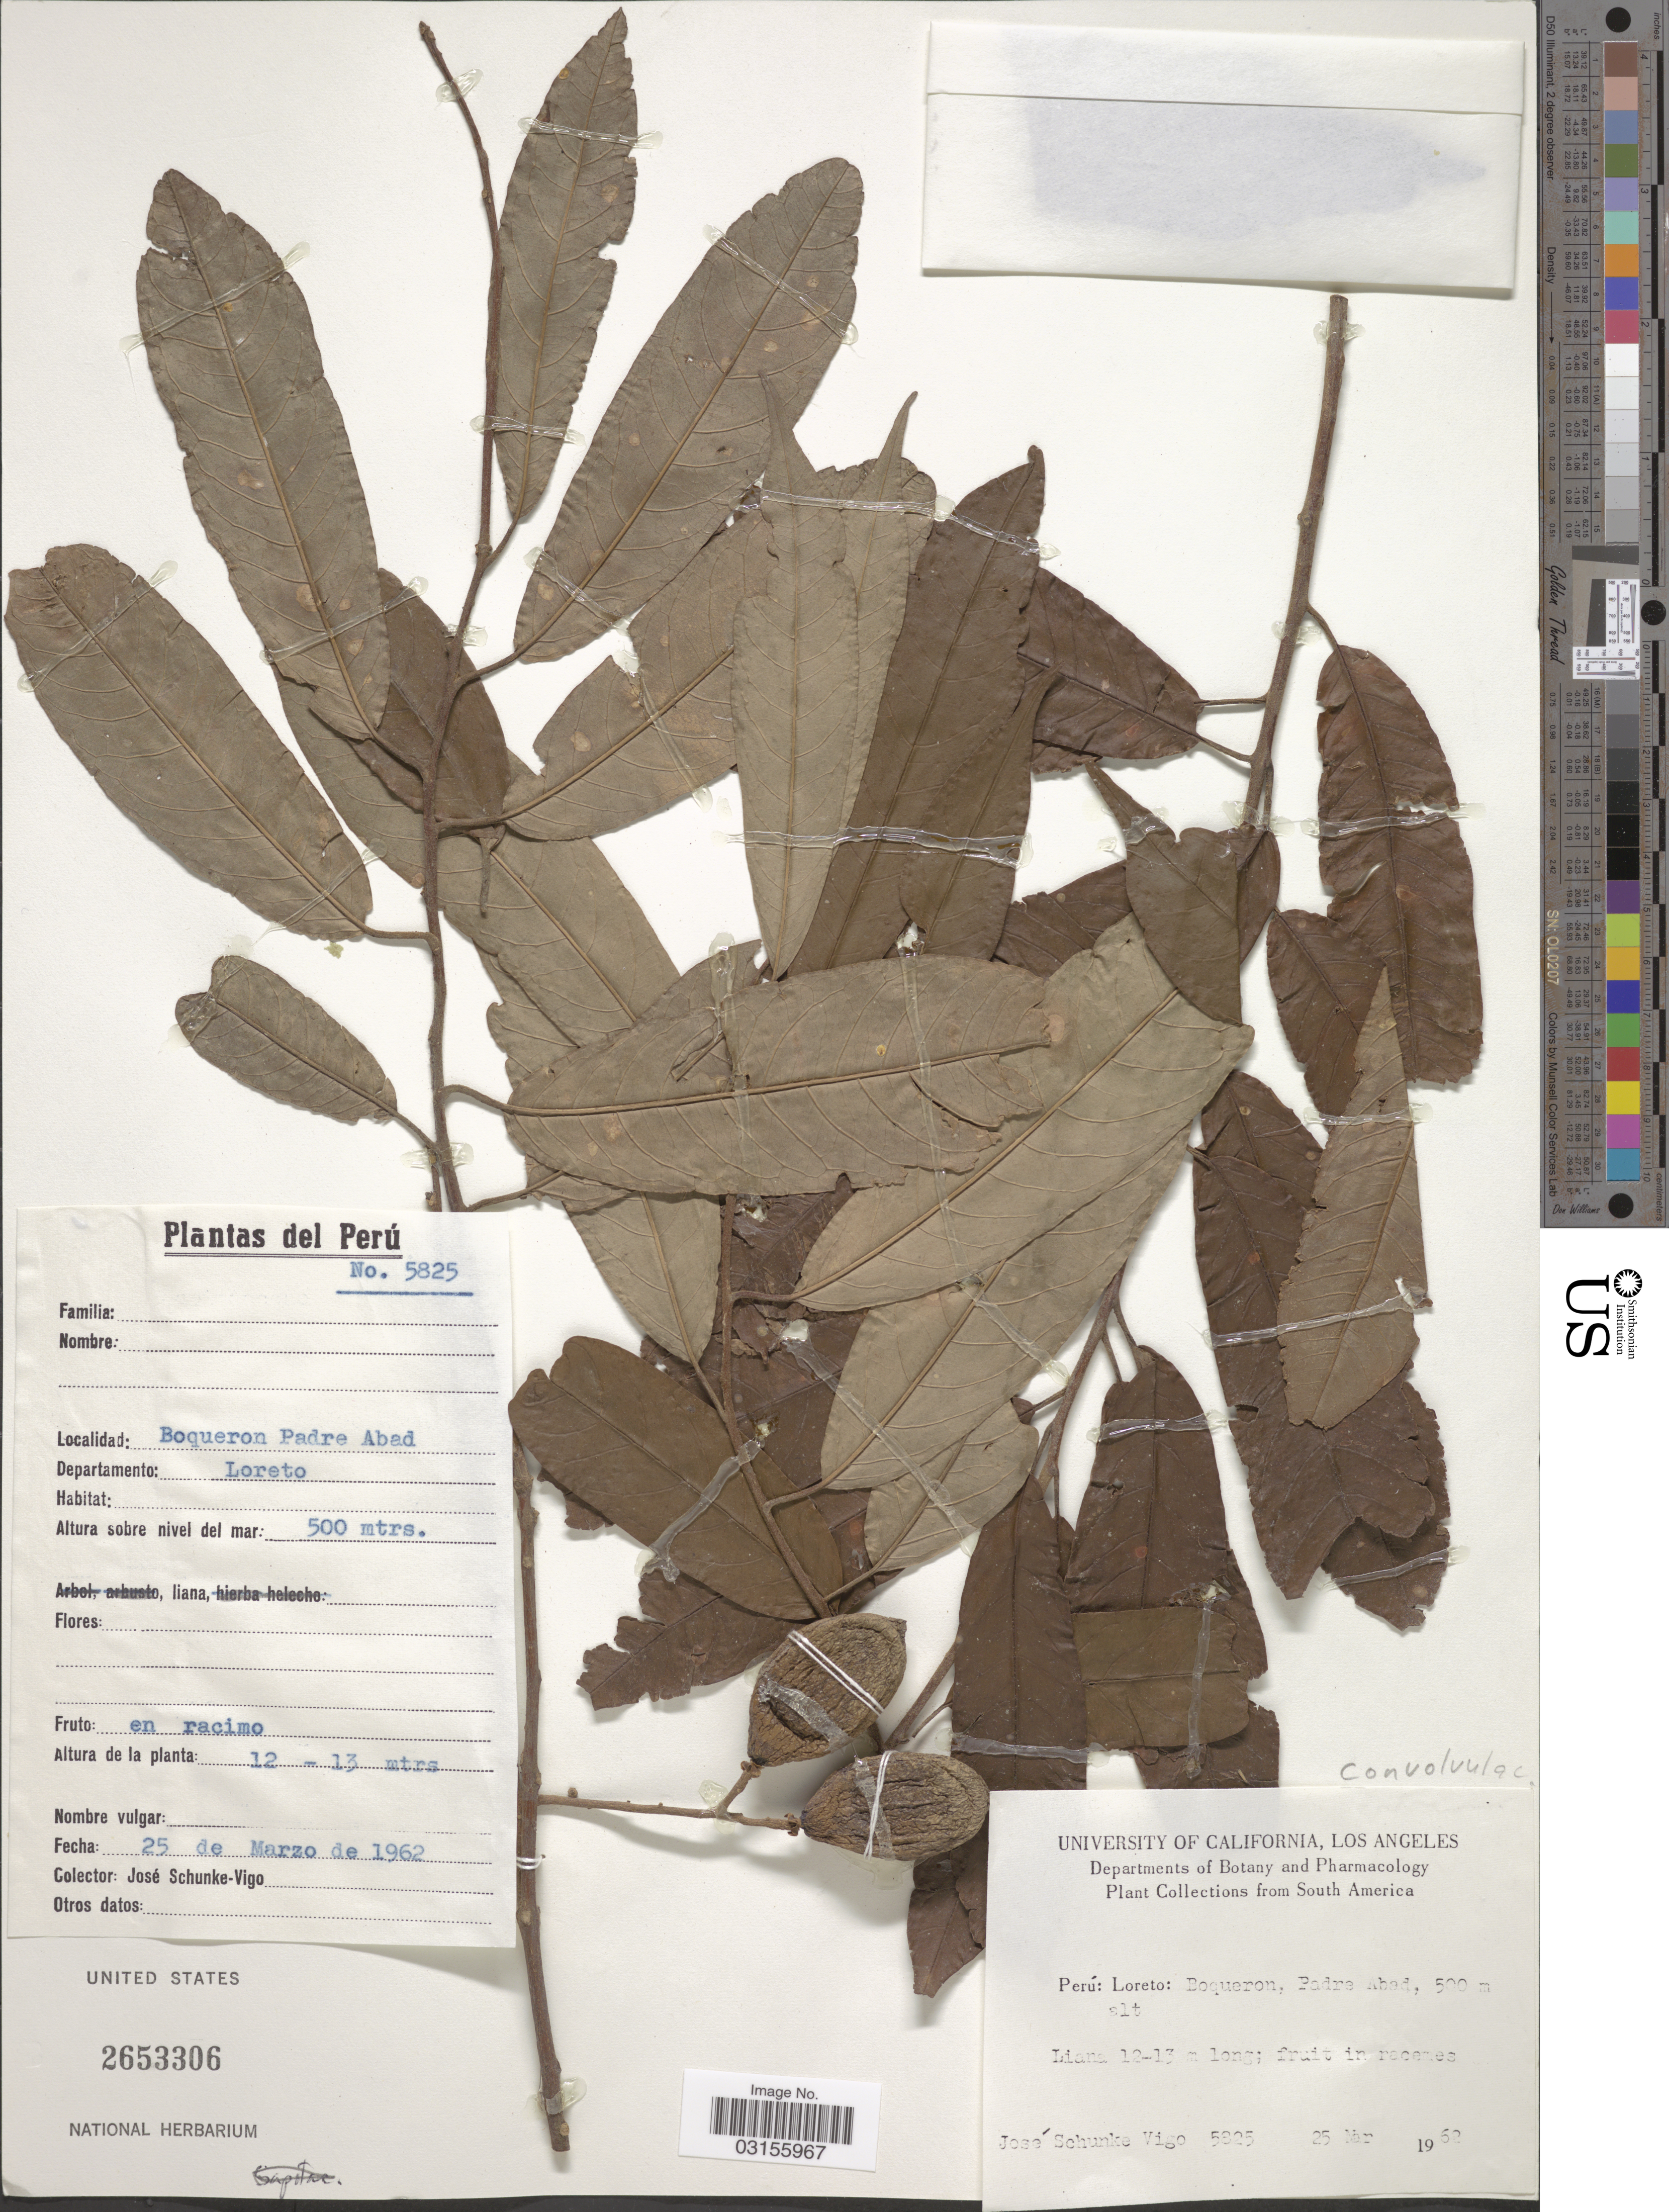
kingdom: Plantae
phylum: Tracheophyta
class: Magnoliopsida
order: Solanales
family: Convolvulaceae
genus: Dicranostyles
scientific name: Dicranostyles holostyla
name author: Ducke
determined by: Staples, G. W.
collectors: J. Schunke Vigo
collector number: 5825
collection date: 1962-03-25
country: Peru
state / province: Loreto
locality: Boqueron, Padre Abad. Departamento: Loreto.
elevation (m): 500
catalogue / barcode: US 2653306